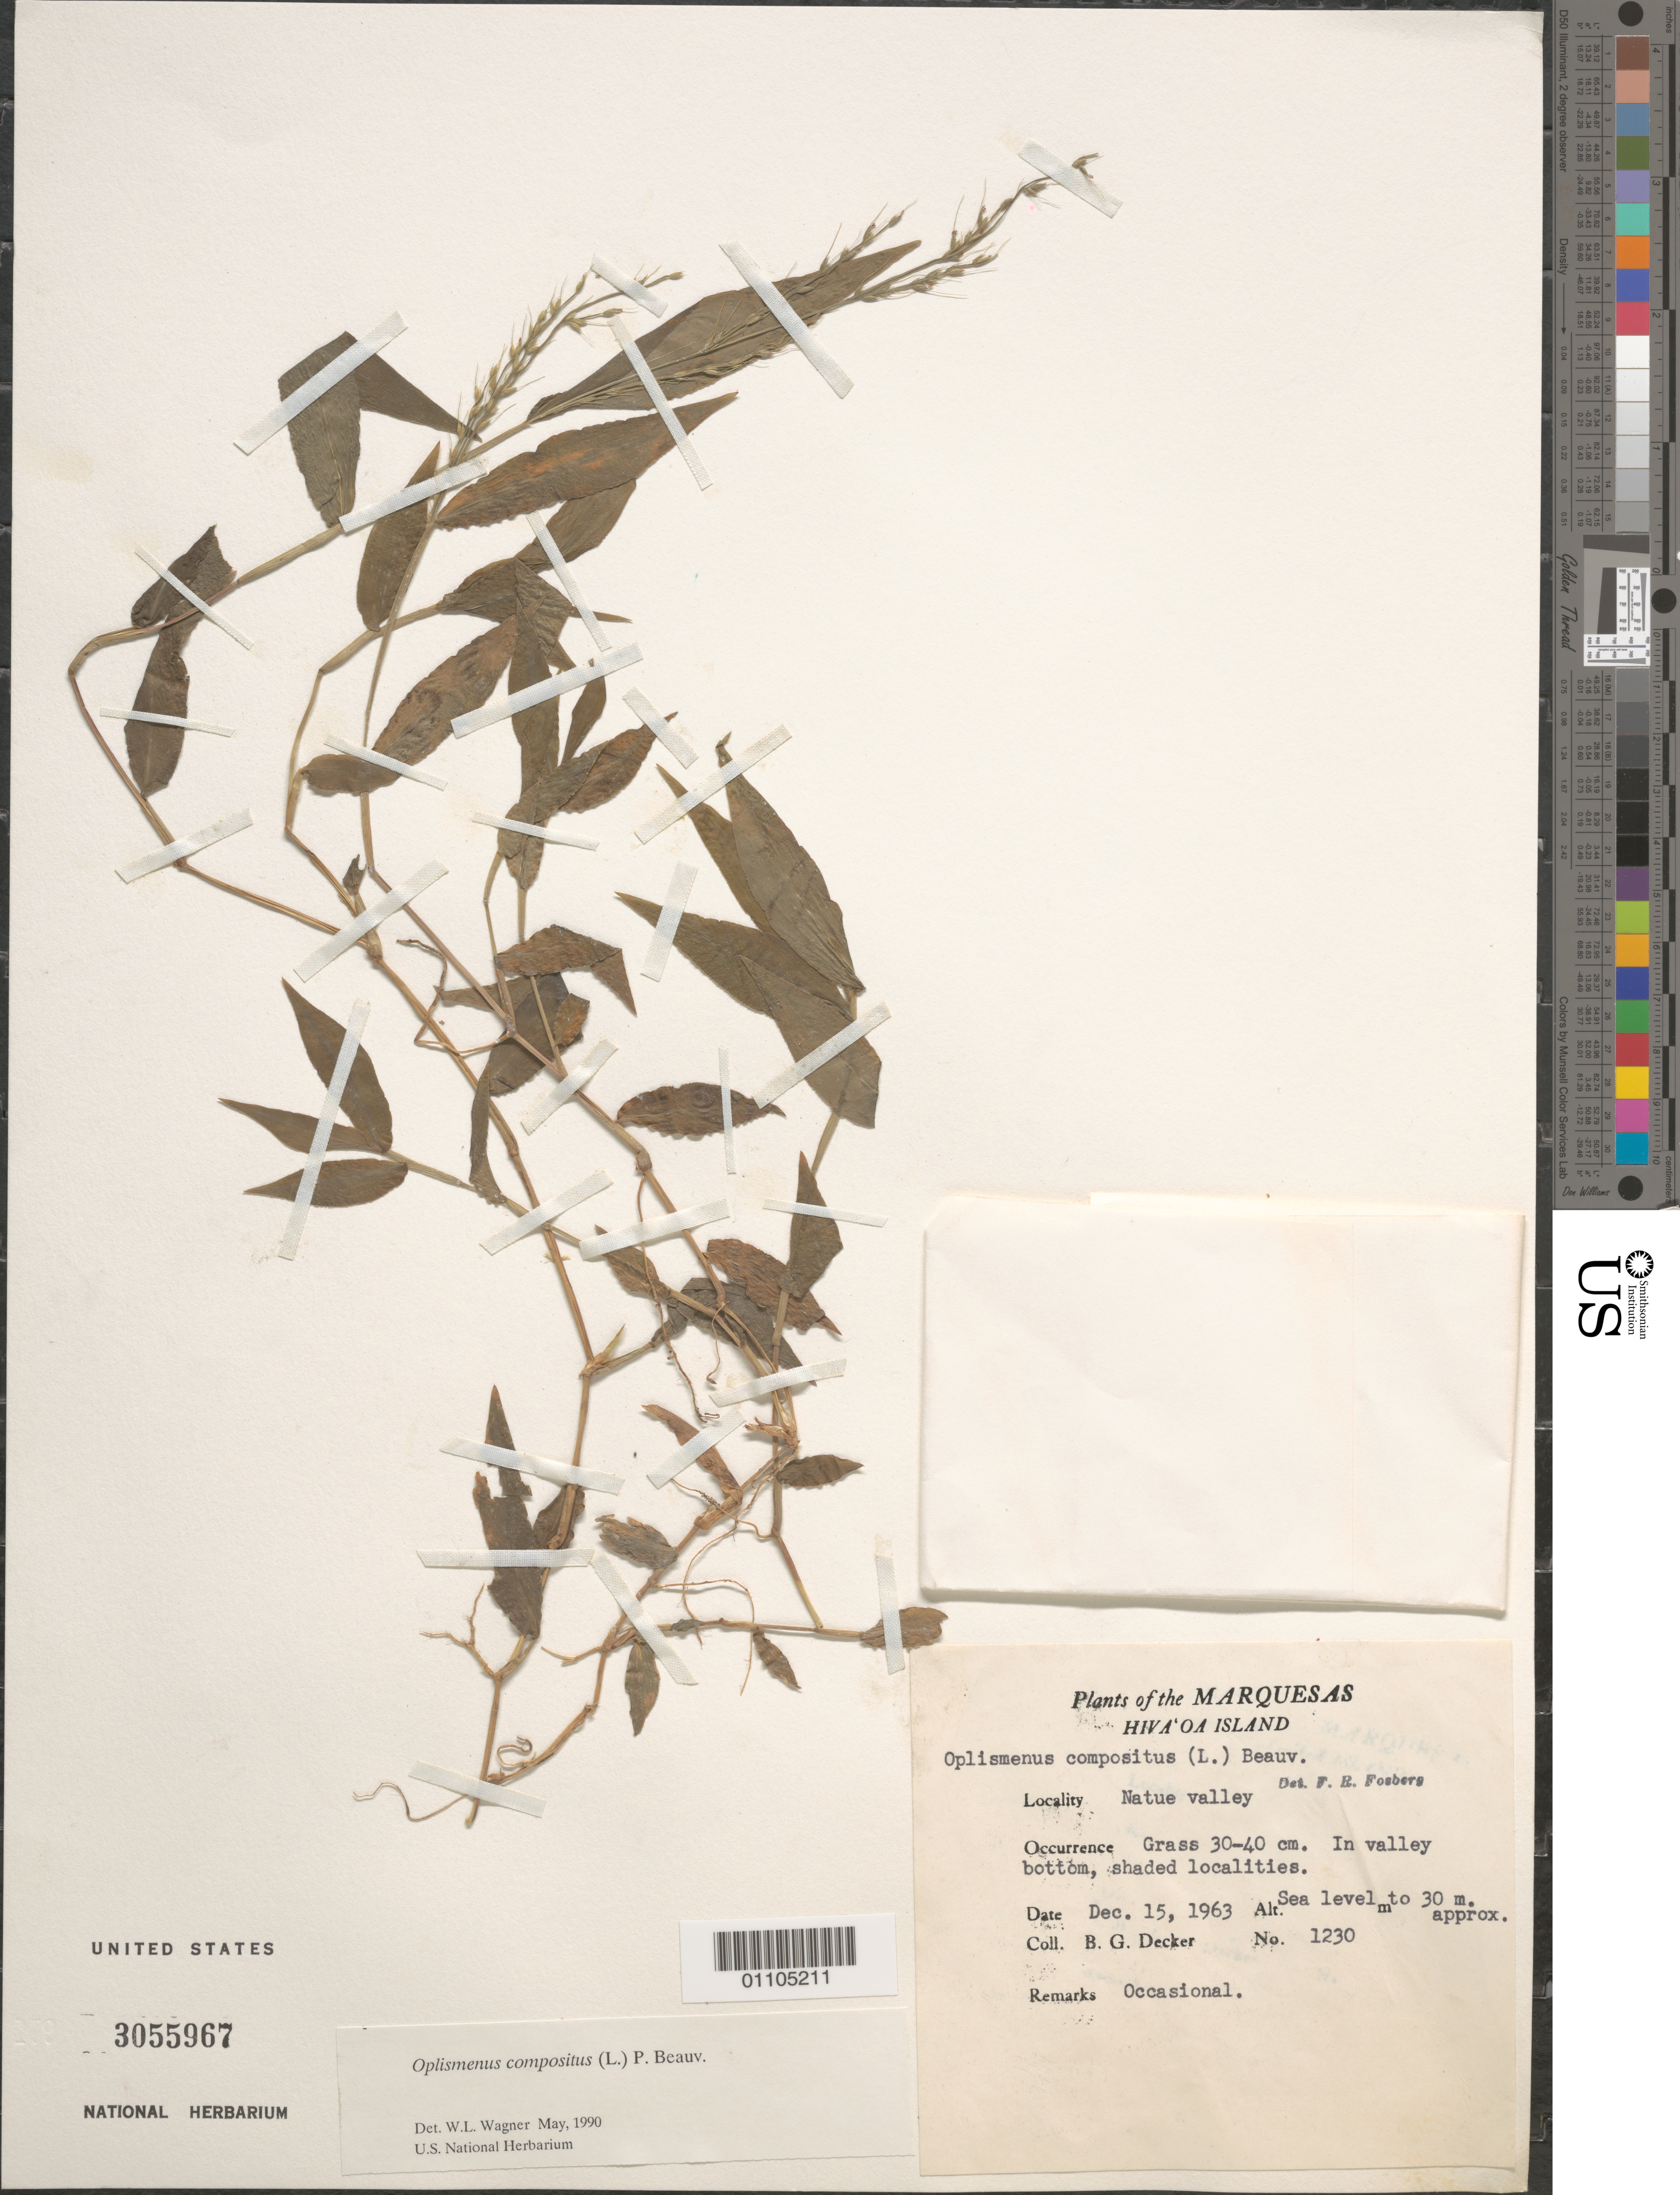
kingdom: Plantae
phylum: Tracheophyta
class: Liliopsida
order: Poales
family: Poaceae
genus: Oplismenus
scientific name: Oplismenus compositus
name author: (L.) P. Beauv.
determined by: Wagner, W. L., (BOT), Smithsonian Institution - National Museum of Natural History (UNITED STATES)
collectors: B. G. Decker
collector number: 1230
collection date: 1963-12-15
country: French Polynesia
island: Hiva Oa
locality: Natue Valley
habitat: In valley bottom, shaded localities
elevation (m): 0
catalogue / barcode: US 3055967